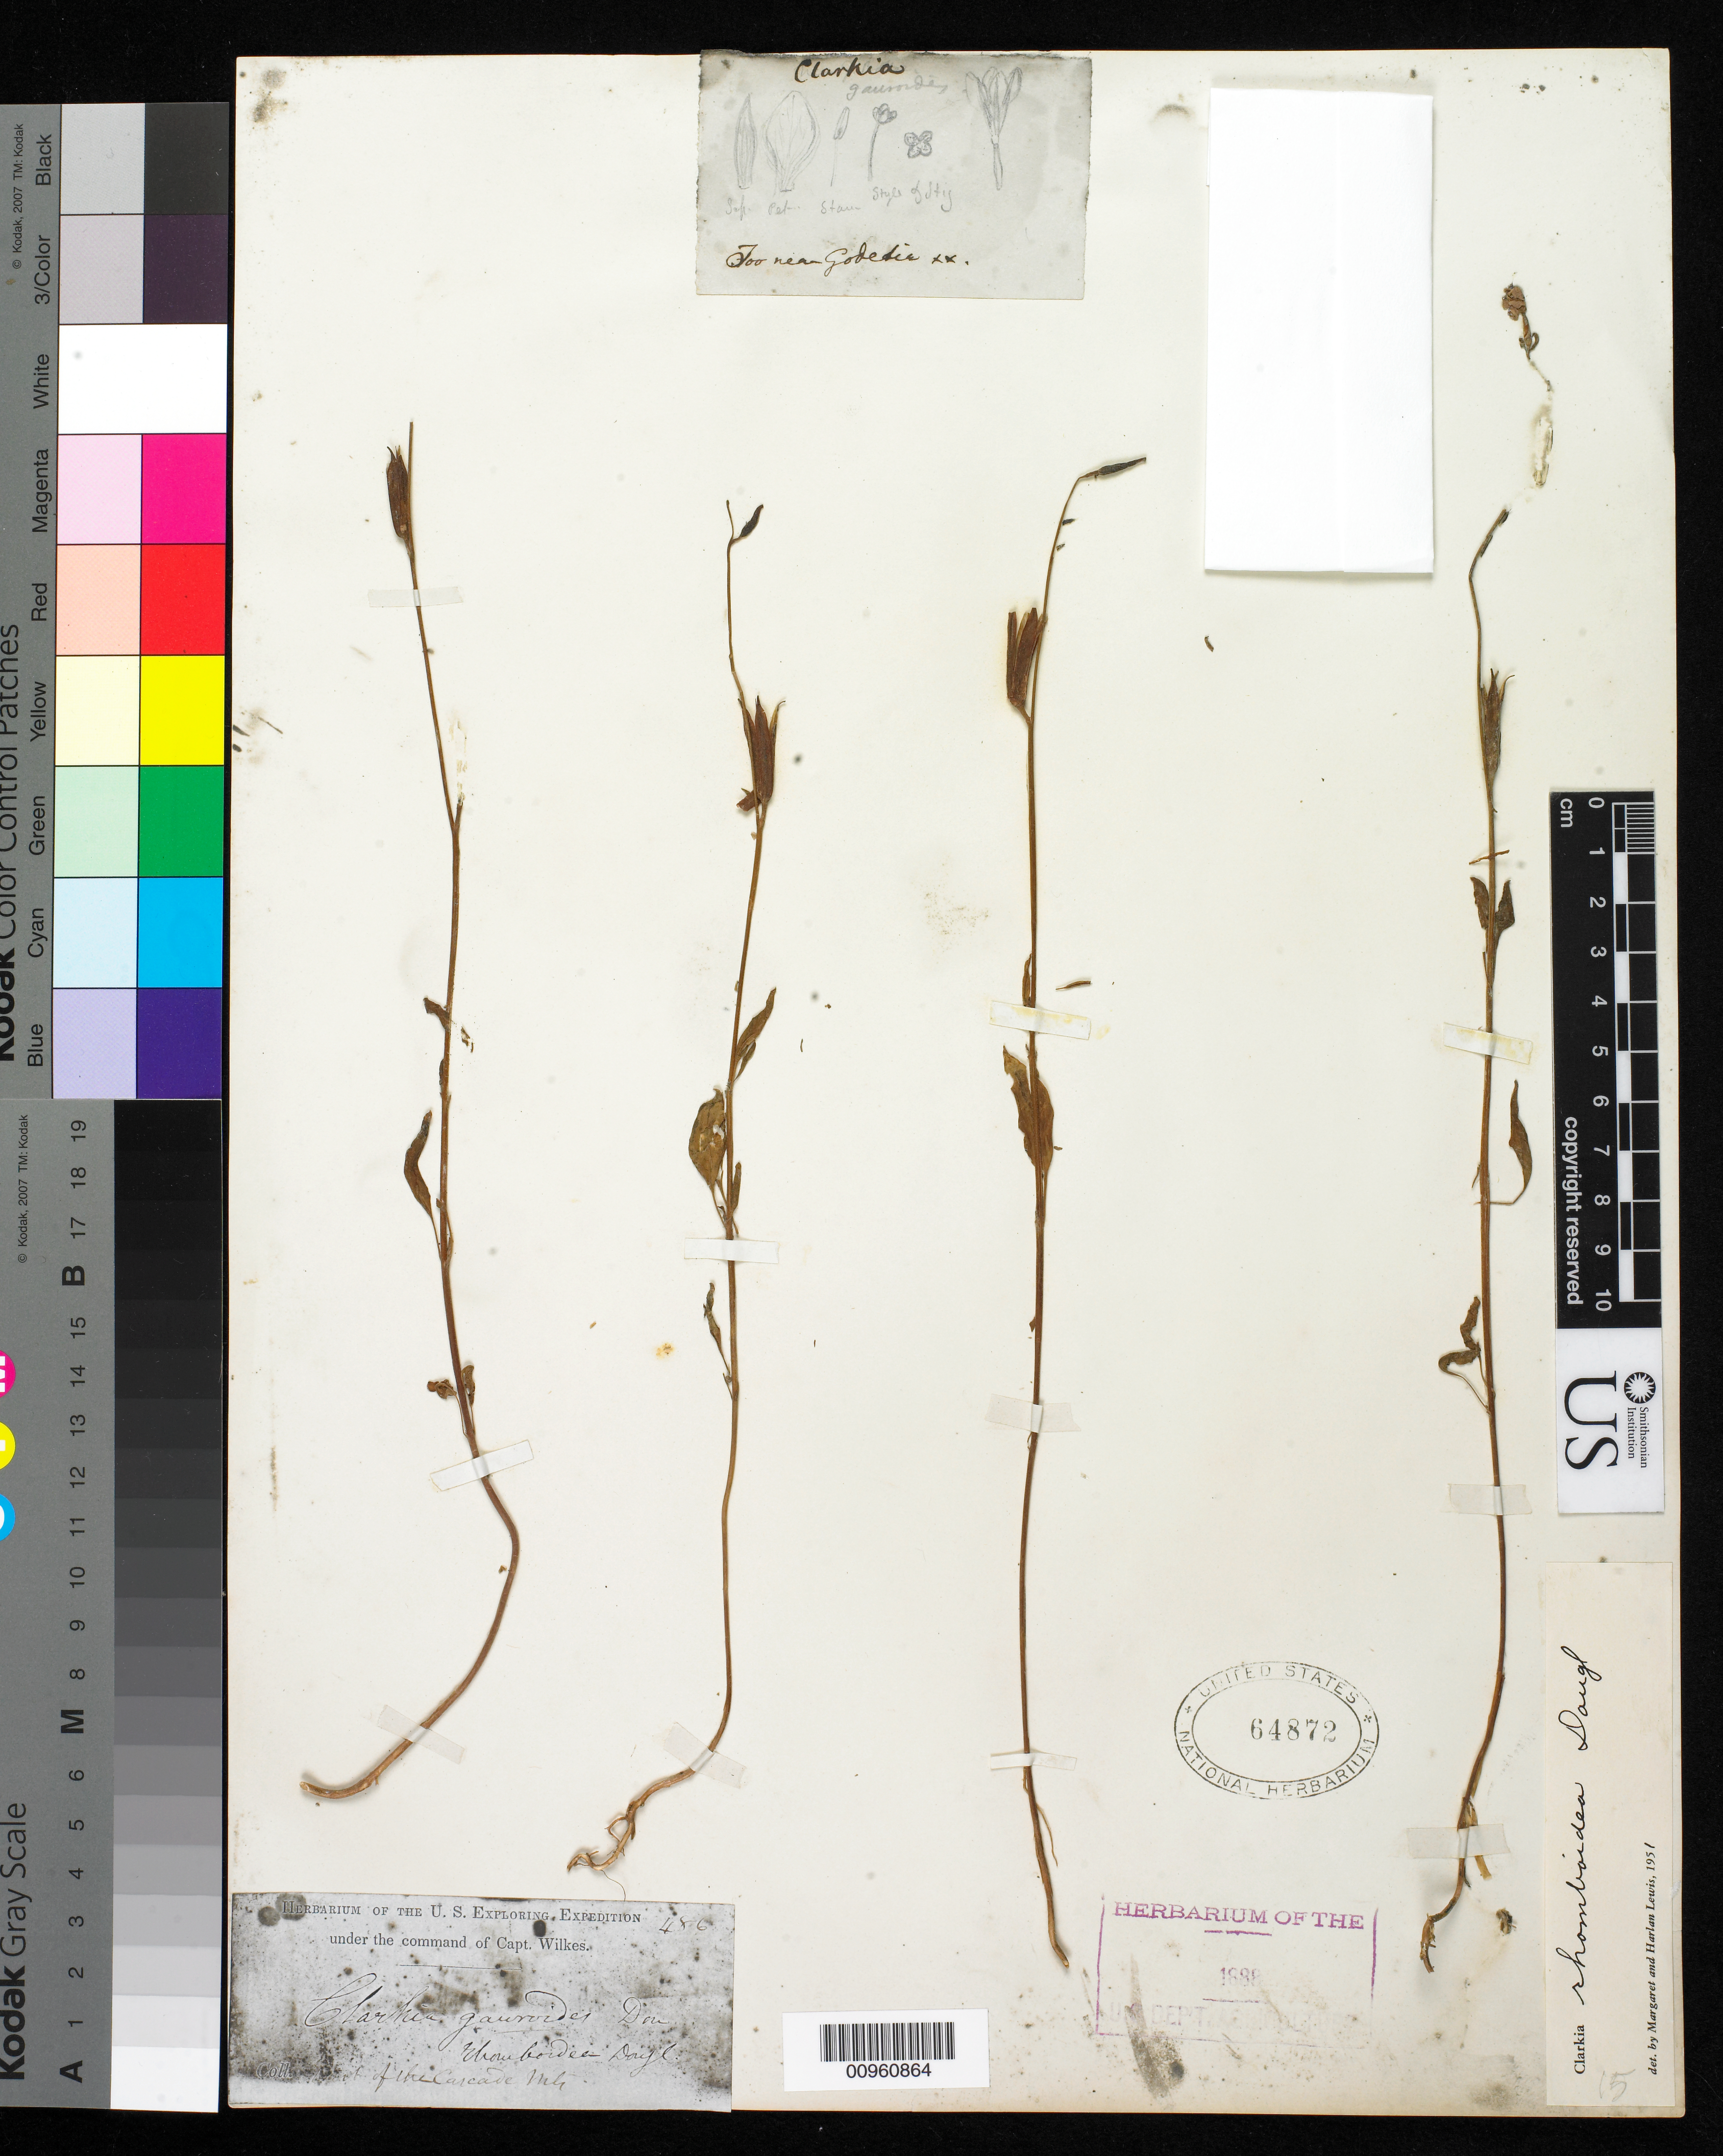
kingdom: Plantae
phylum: Tracheophyta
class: Magnoliopsida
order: Myrtales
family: Onagraceae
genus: Clarkia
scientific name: Clarkia rhomboidea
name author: Douglas ex Hook.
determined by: Lewis, Margaret Ruth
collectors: Wilkes Explor. Exped.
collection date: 1838/1842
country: United States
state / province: Washington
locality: West of Cascade Mountains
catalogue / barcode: US 64872